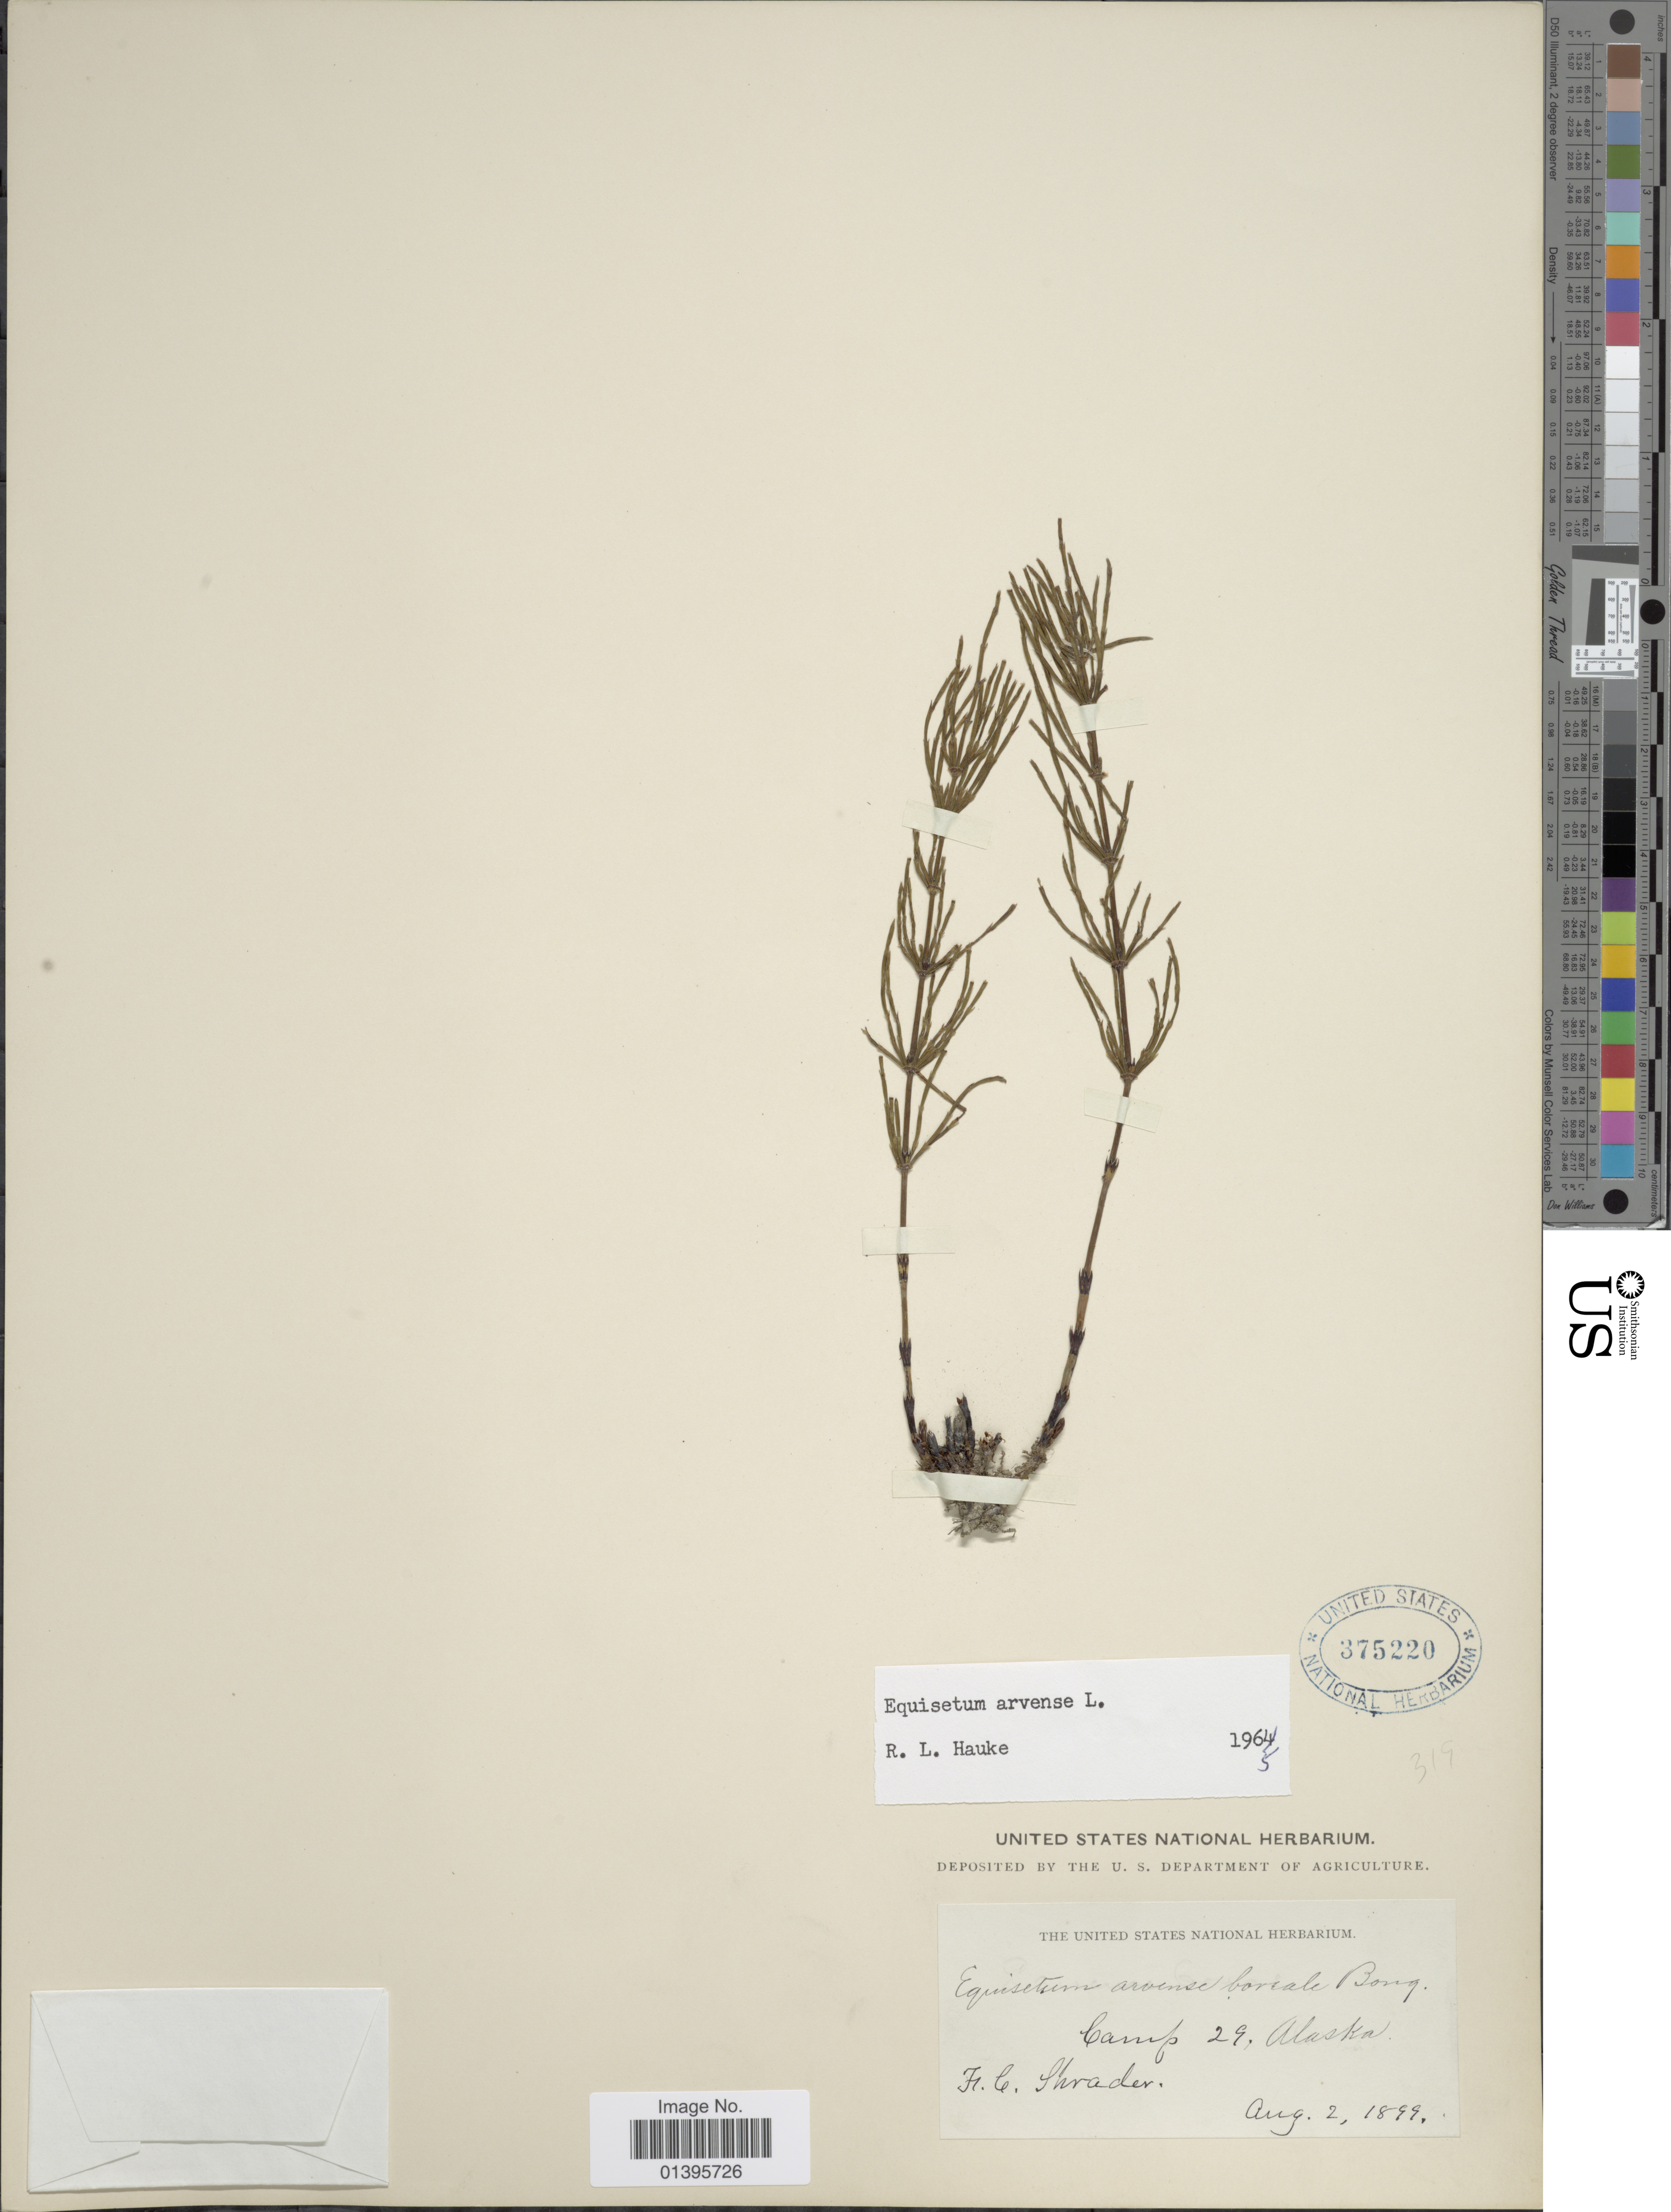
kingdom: Plantae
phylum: Tracheophyta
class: Polypodiopsida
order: Equisetales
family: Equisetaceae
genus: Equisetum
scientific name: Equisetum arvense var. boreale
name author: (Bong.) Rupr.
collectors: F. C. Schrader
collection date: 1899-08-02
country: United States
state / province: Alaska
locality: Camp 29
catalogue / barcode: US 375220